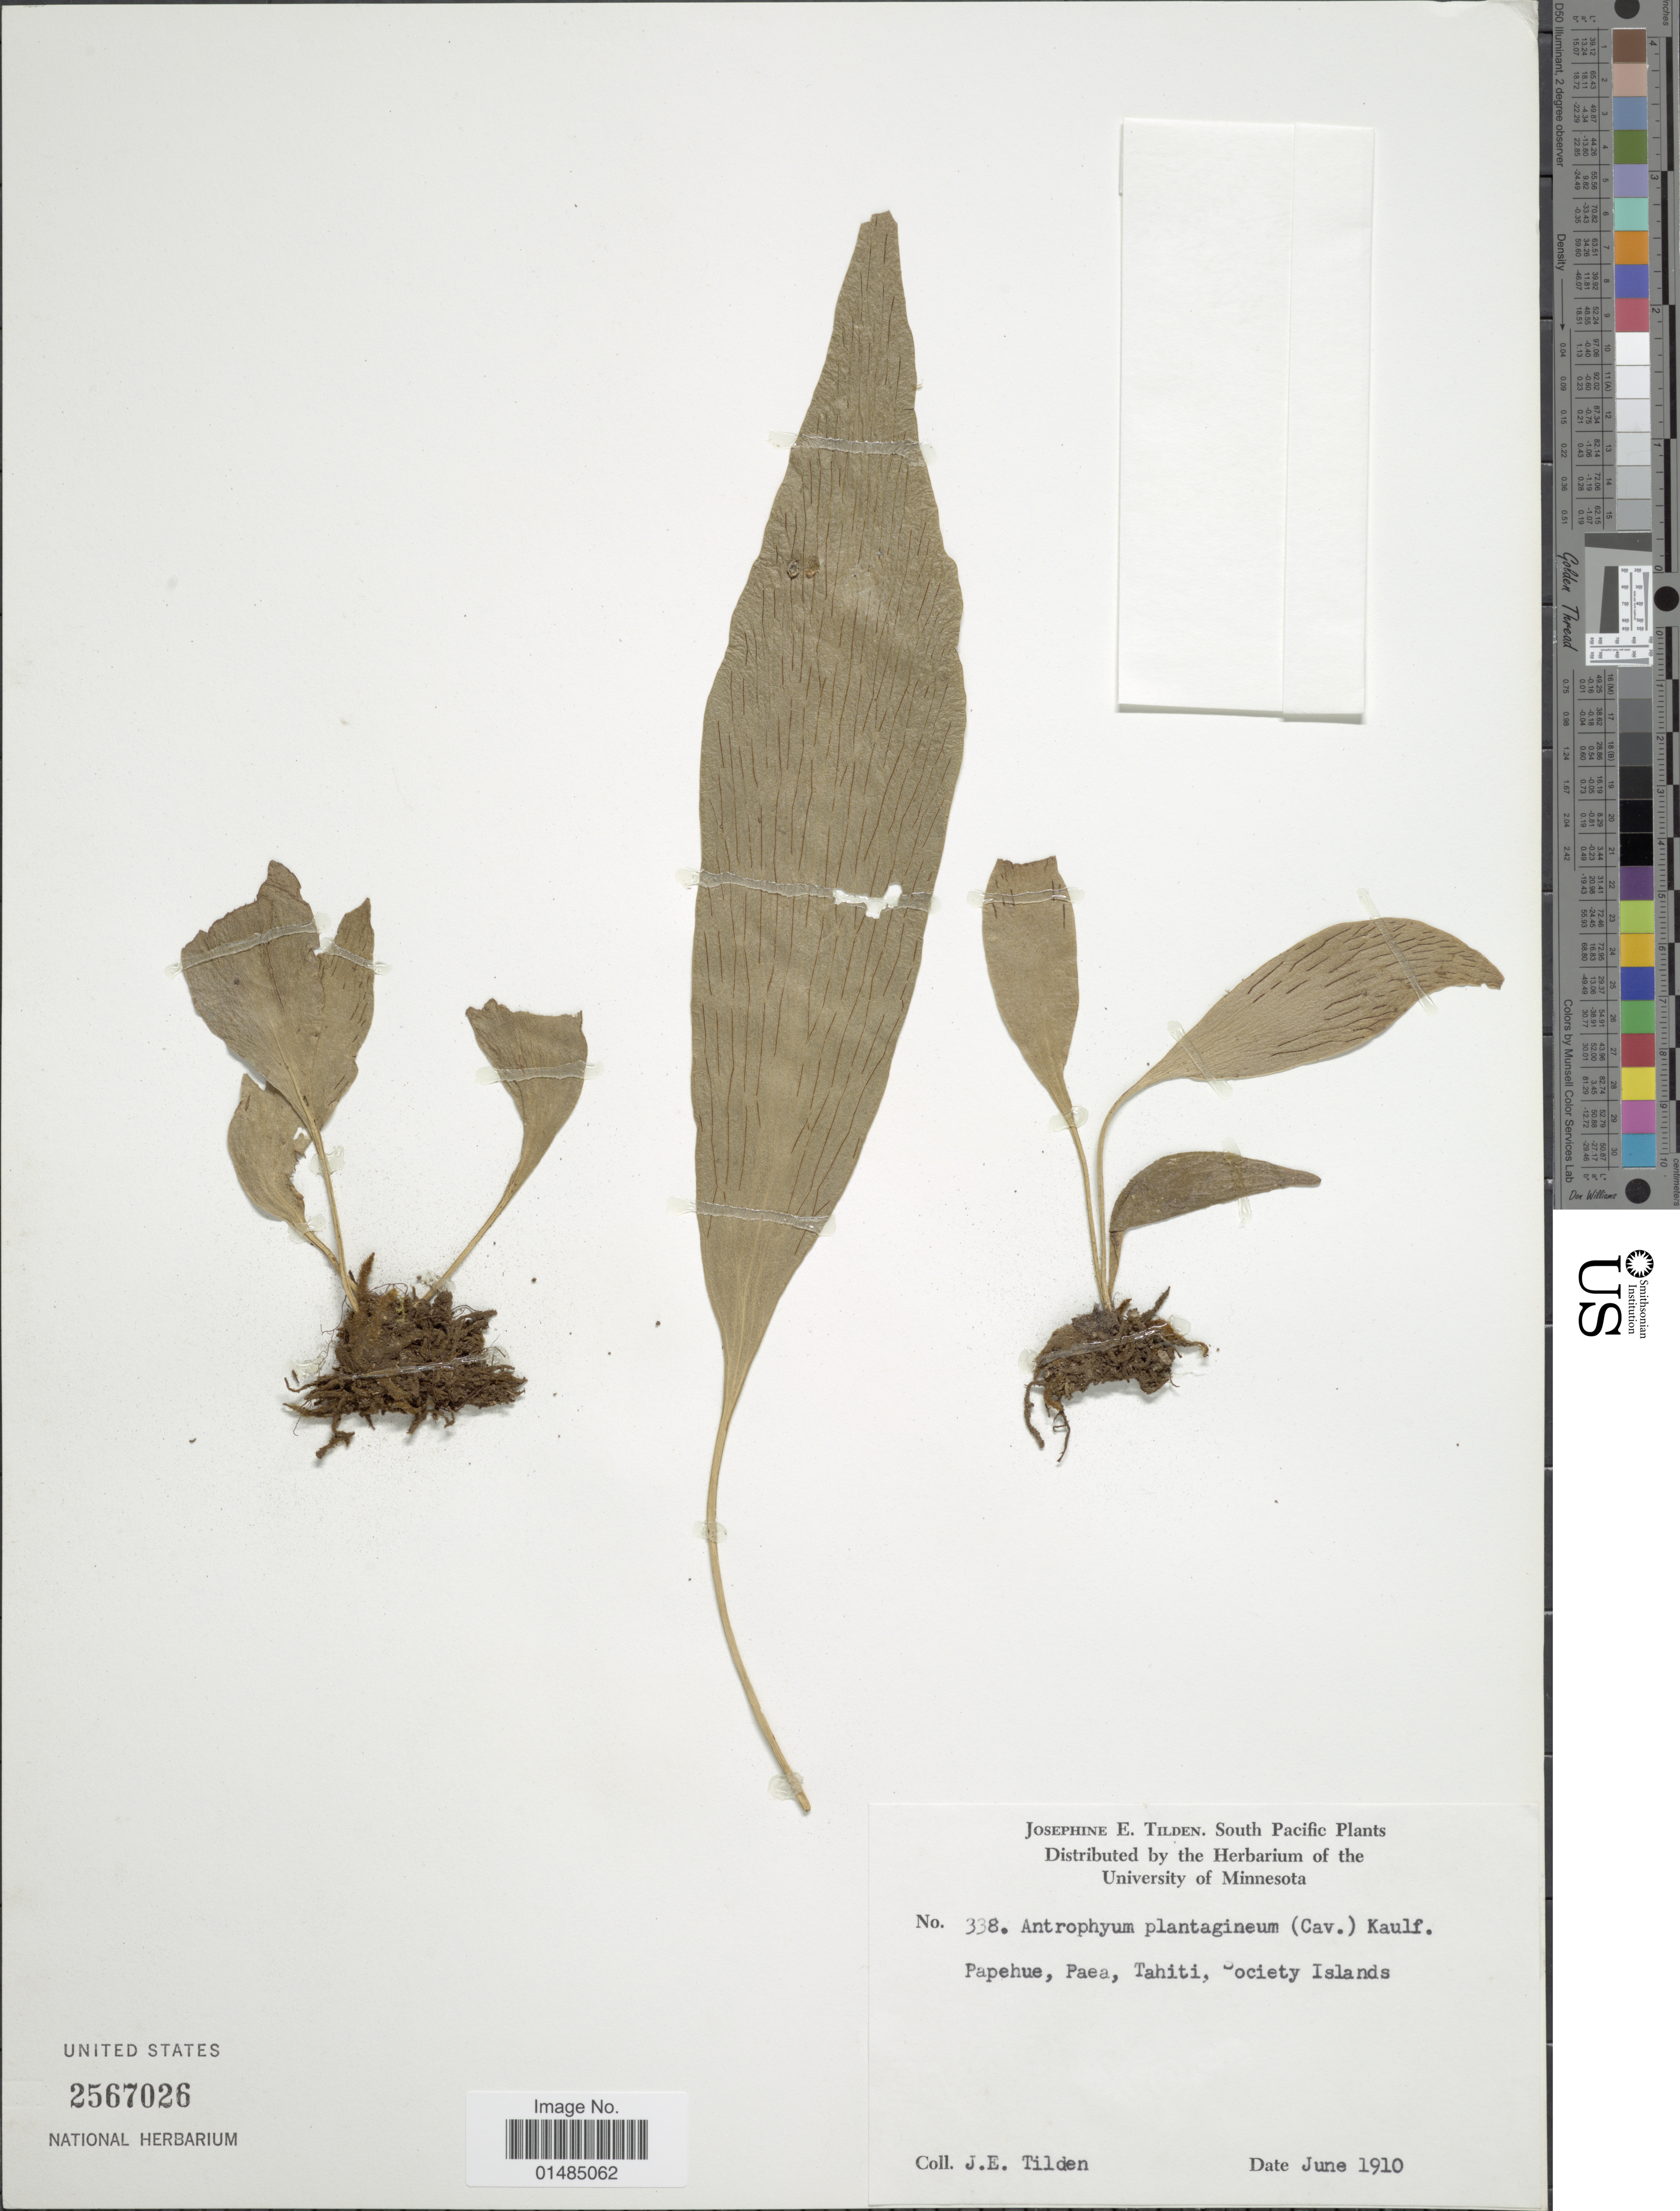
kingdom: Plantae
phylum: Tracheophyta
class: Polypodiopsida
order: Polypodiales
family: Pteridaceae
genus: Antrophyum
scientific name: Antrophyum lessonii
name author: Bory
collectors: J. E. Tilden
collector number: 338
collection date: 1910-06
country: French Polynesia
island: Tahiti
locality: Papeheu, Paea, Tahiti, Society Islands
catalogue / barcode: US 2567026